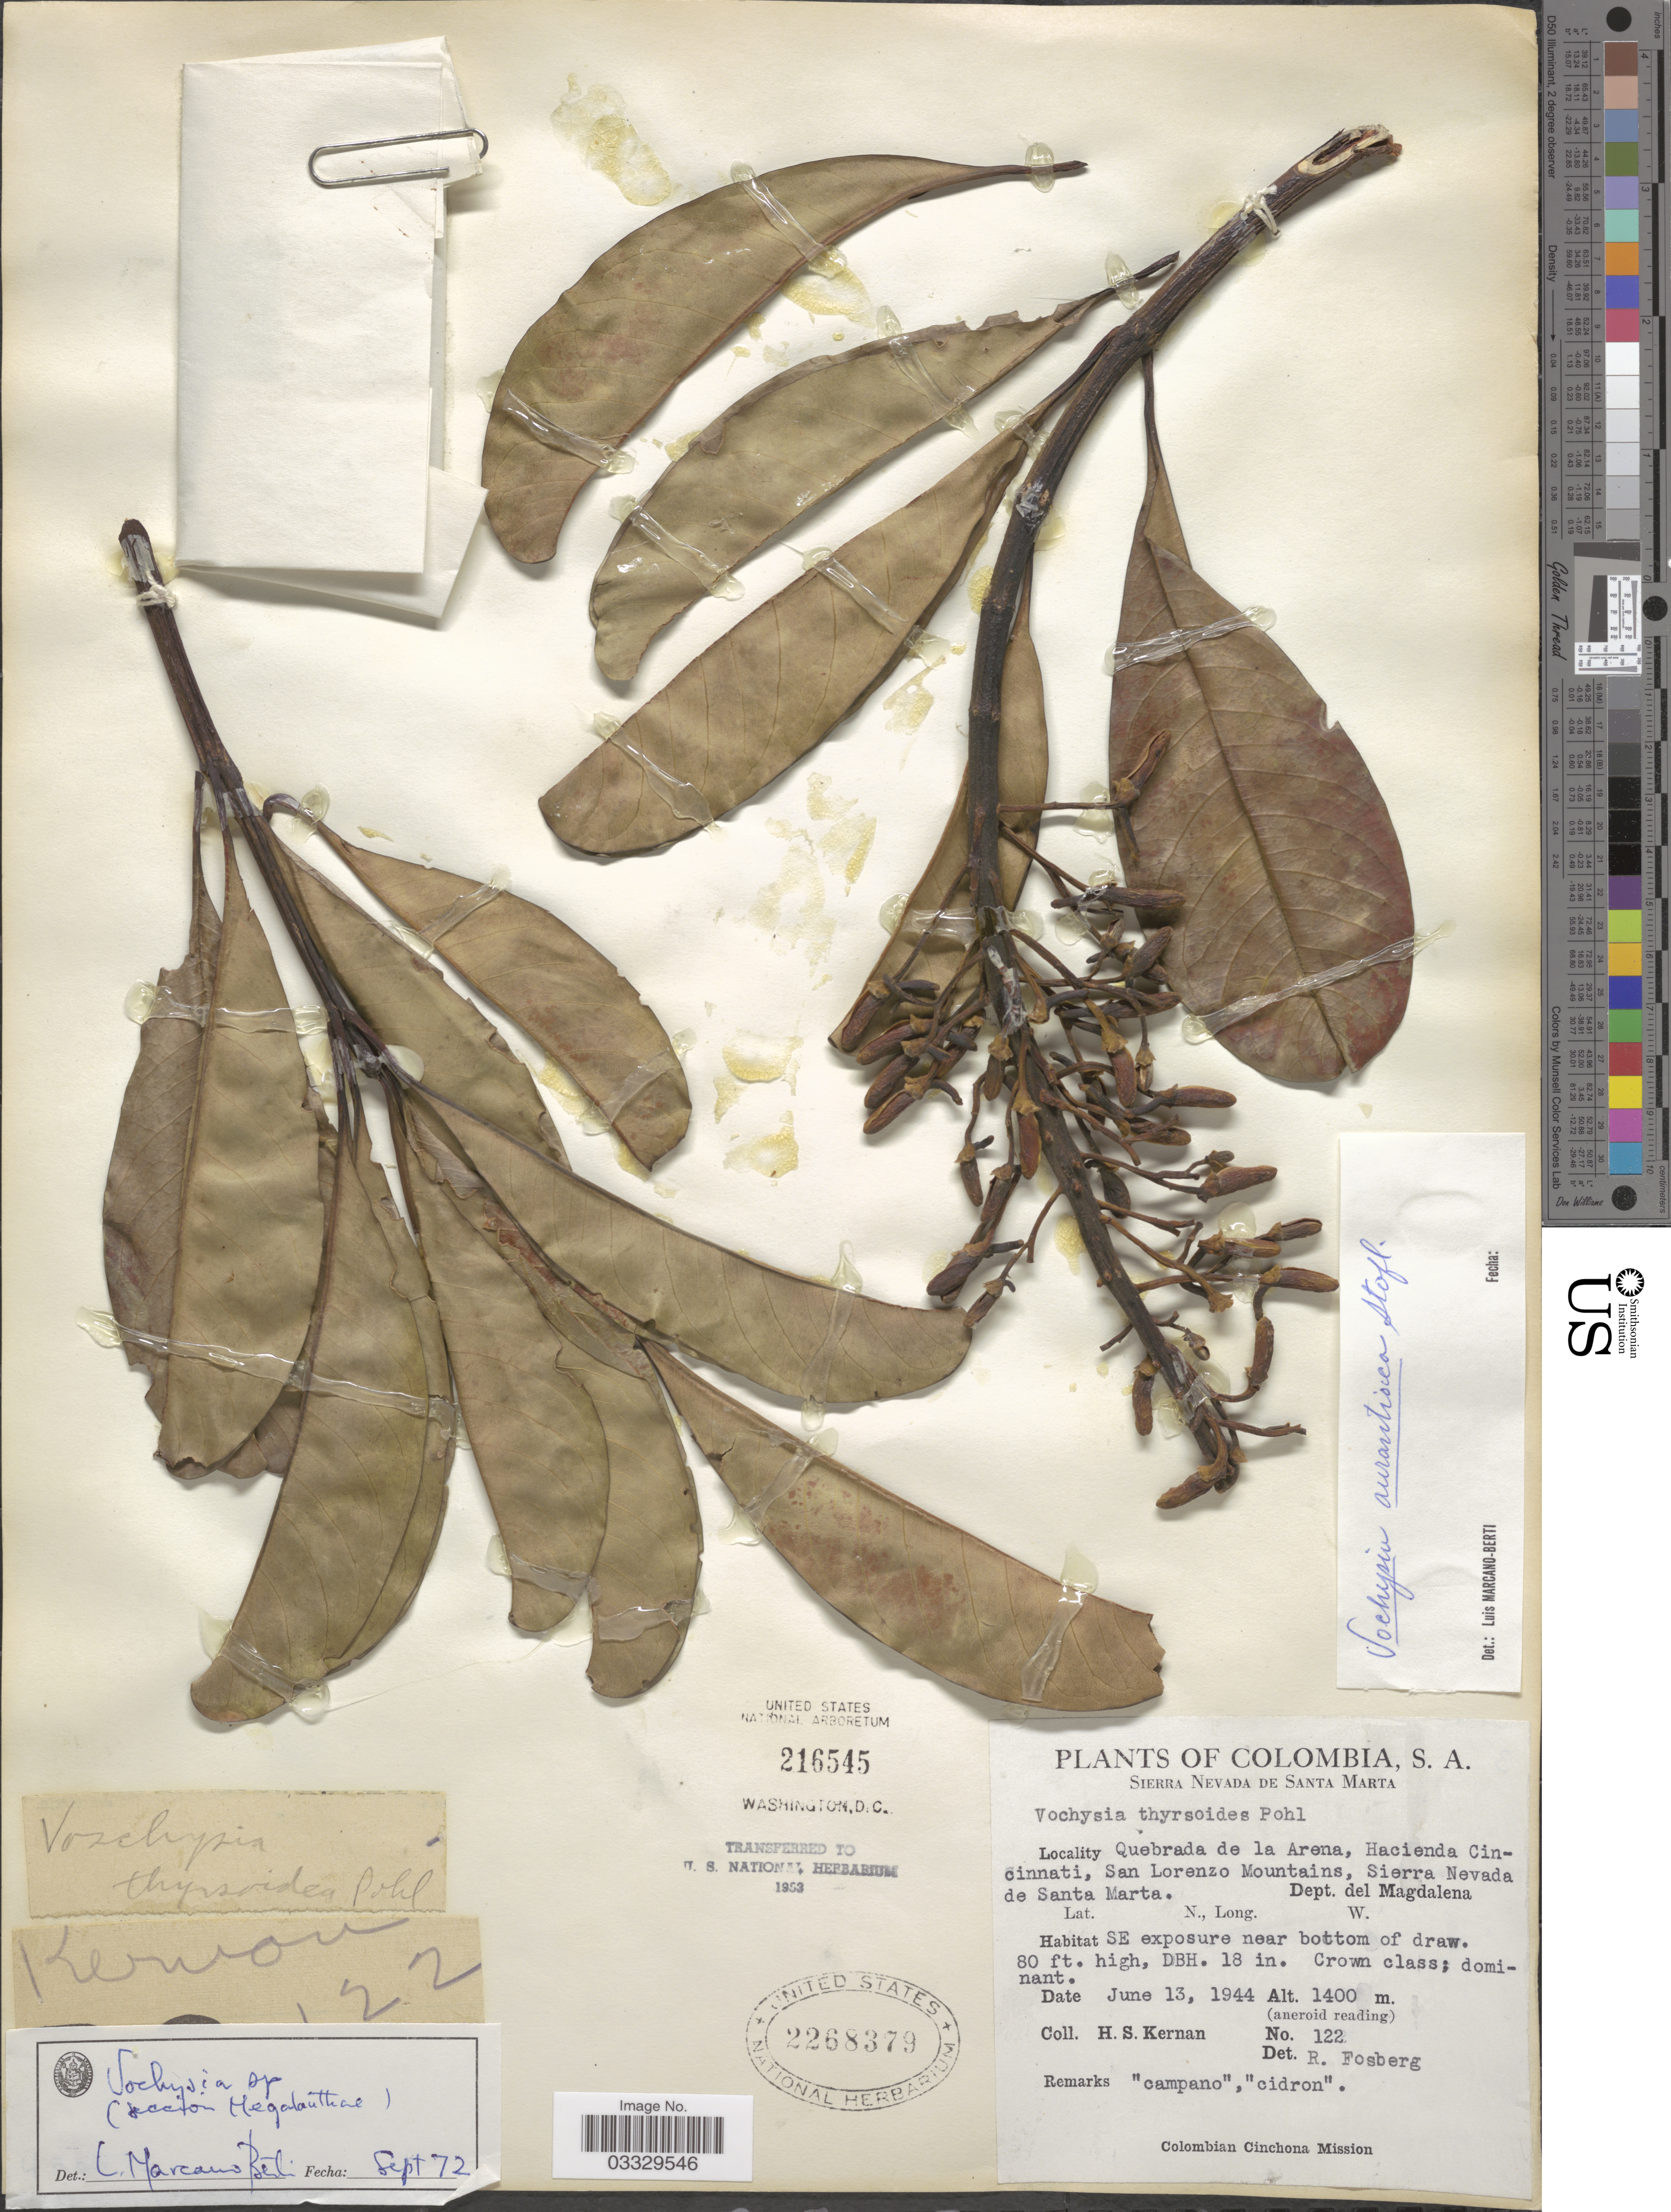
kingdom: Plantae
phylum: Tracheophyta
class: Magnoliopsida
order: Myrtales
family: Vochysiaceae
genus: Vochysia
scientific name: Vochysia aurantiaca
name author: Stafleu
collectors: H. Kernan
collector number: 122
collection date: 1944-06-13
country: Colombia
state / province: Magdalena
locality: Sierra Nevada de Santa Marta. Quebrada de la Arena, Hacienda Cincinnati, San Lorenzo Mountains, Sierra Nevada de Santa Marta. Dept. del Magdalena.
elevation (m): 1400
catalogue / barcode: US 2268379